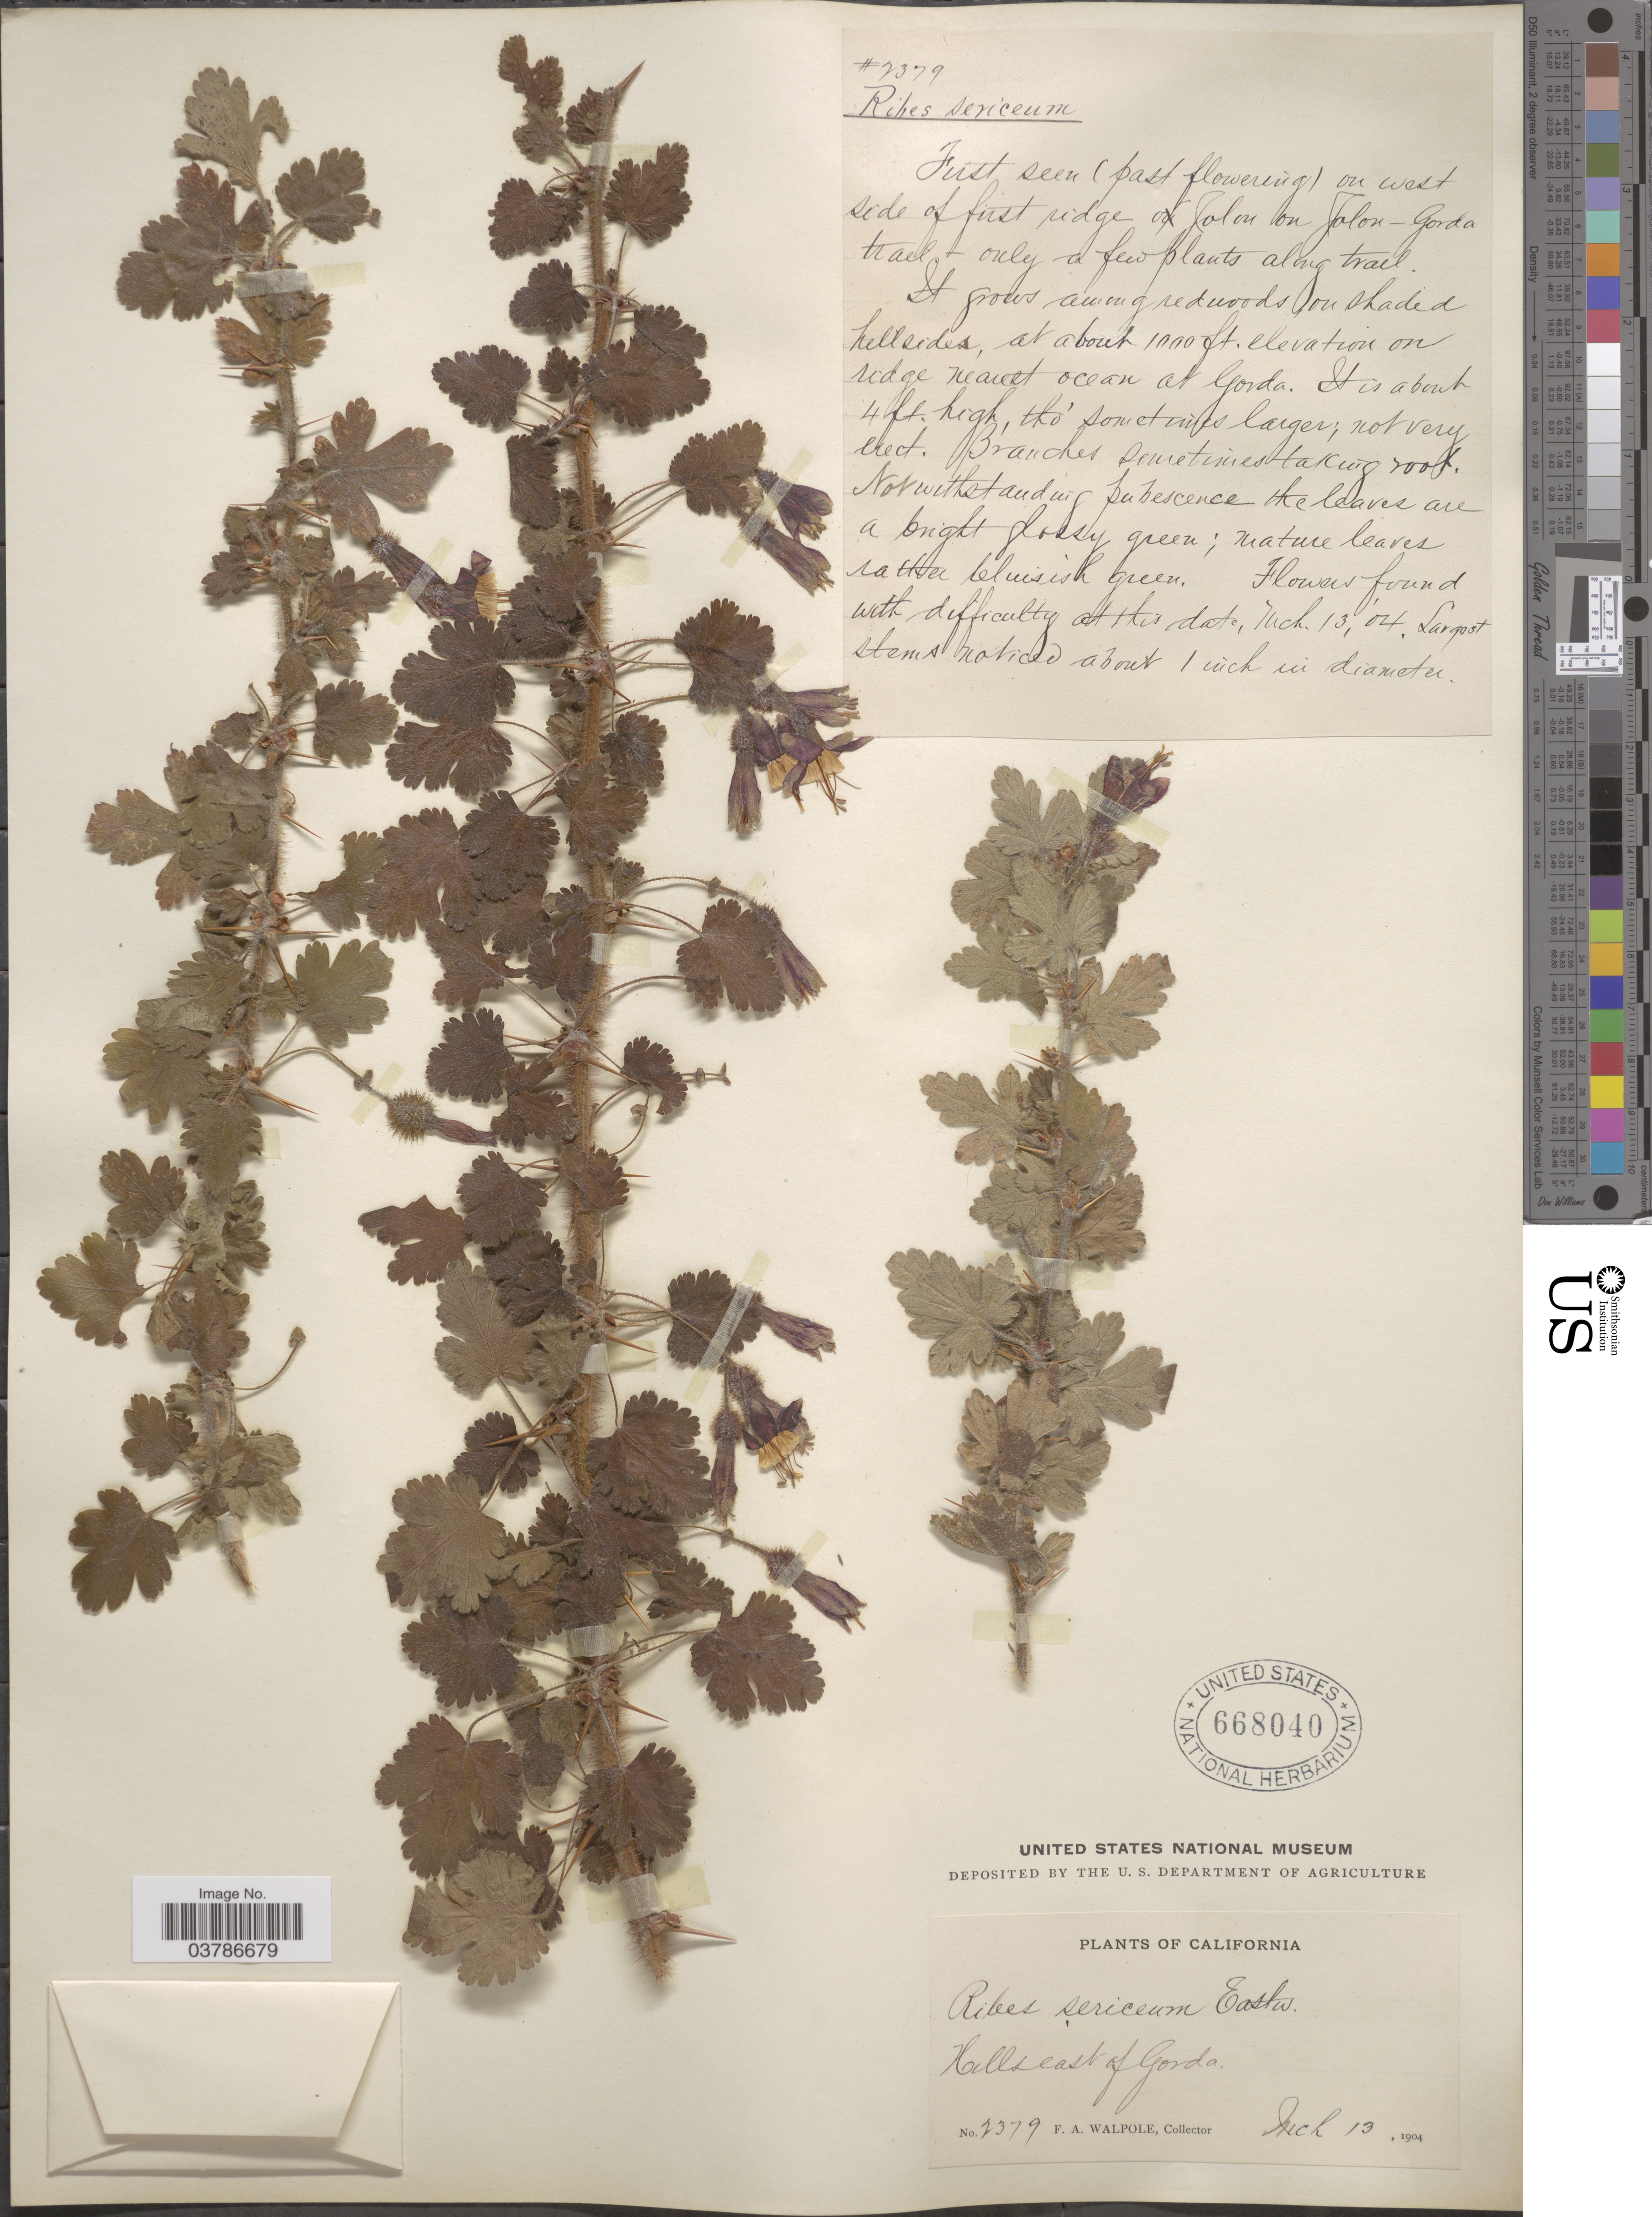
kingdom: Plantae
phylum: Tracheophyta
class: Magnoliopsida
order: Saxifragales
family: Grossulariaceae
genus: Ribes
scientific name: Ribes sericeum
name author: Eastw.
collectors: F. Walpole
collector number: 2379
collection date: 1904-03-13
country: United States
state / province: California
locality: Hills east of Gorda.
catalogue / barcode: US 668040